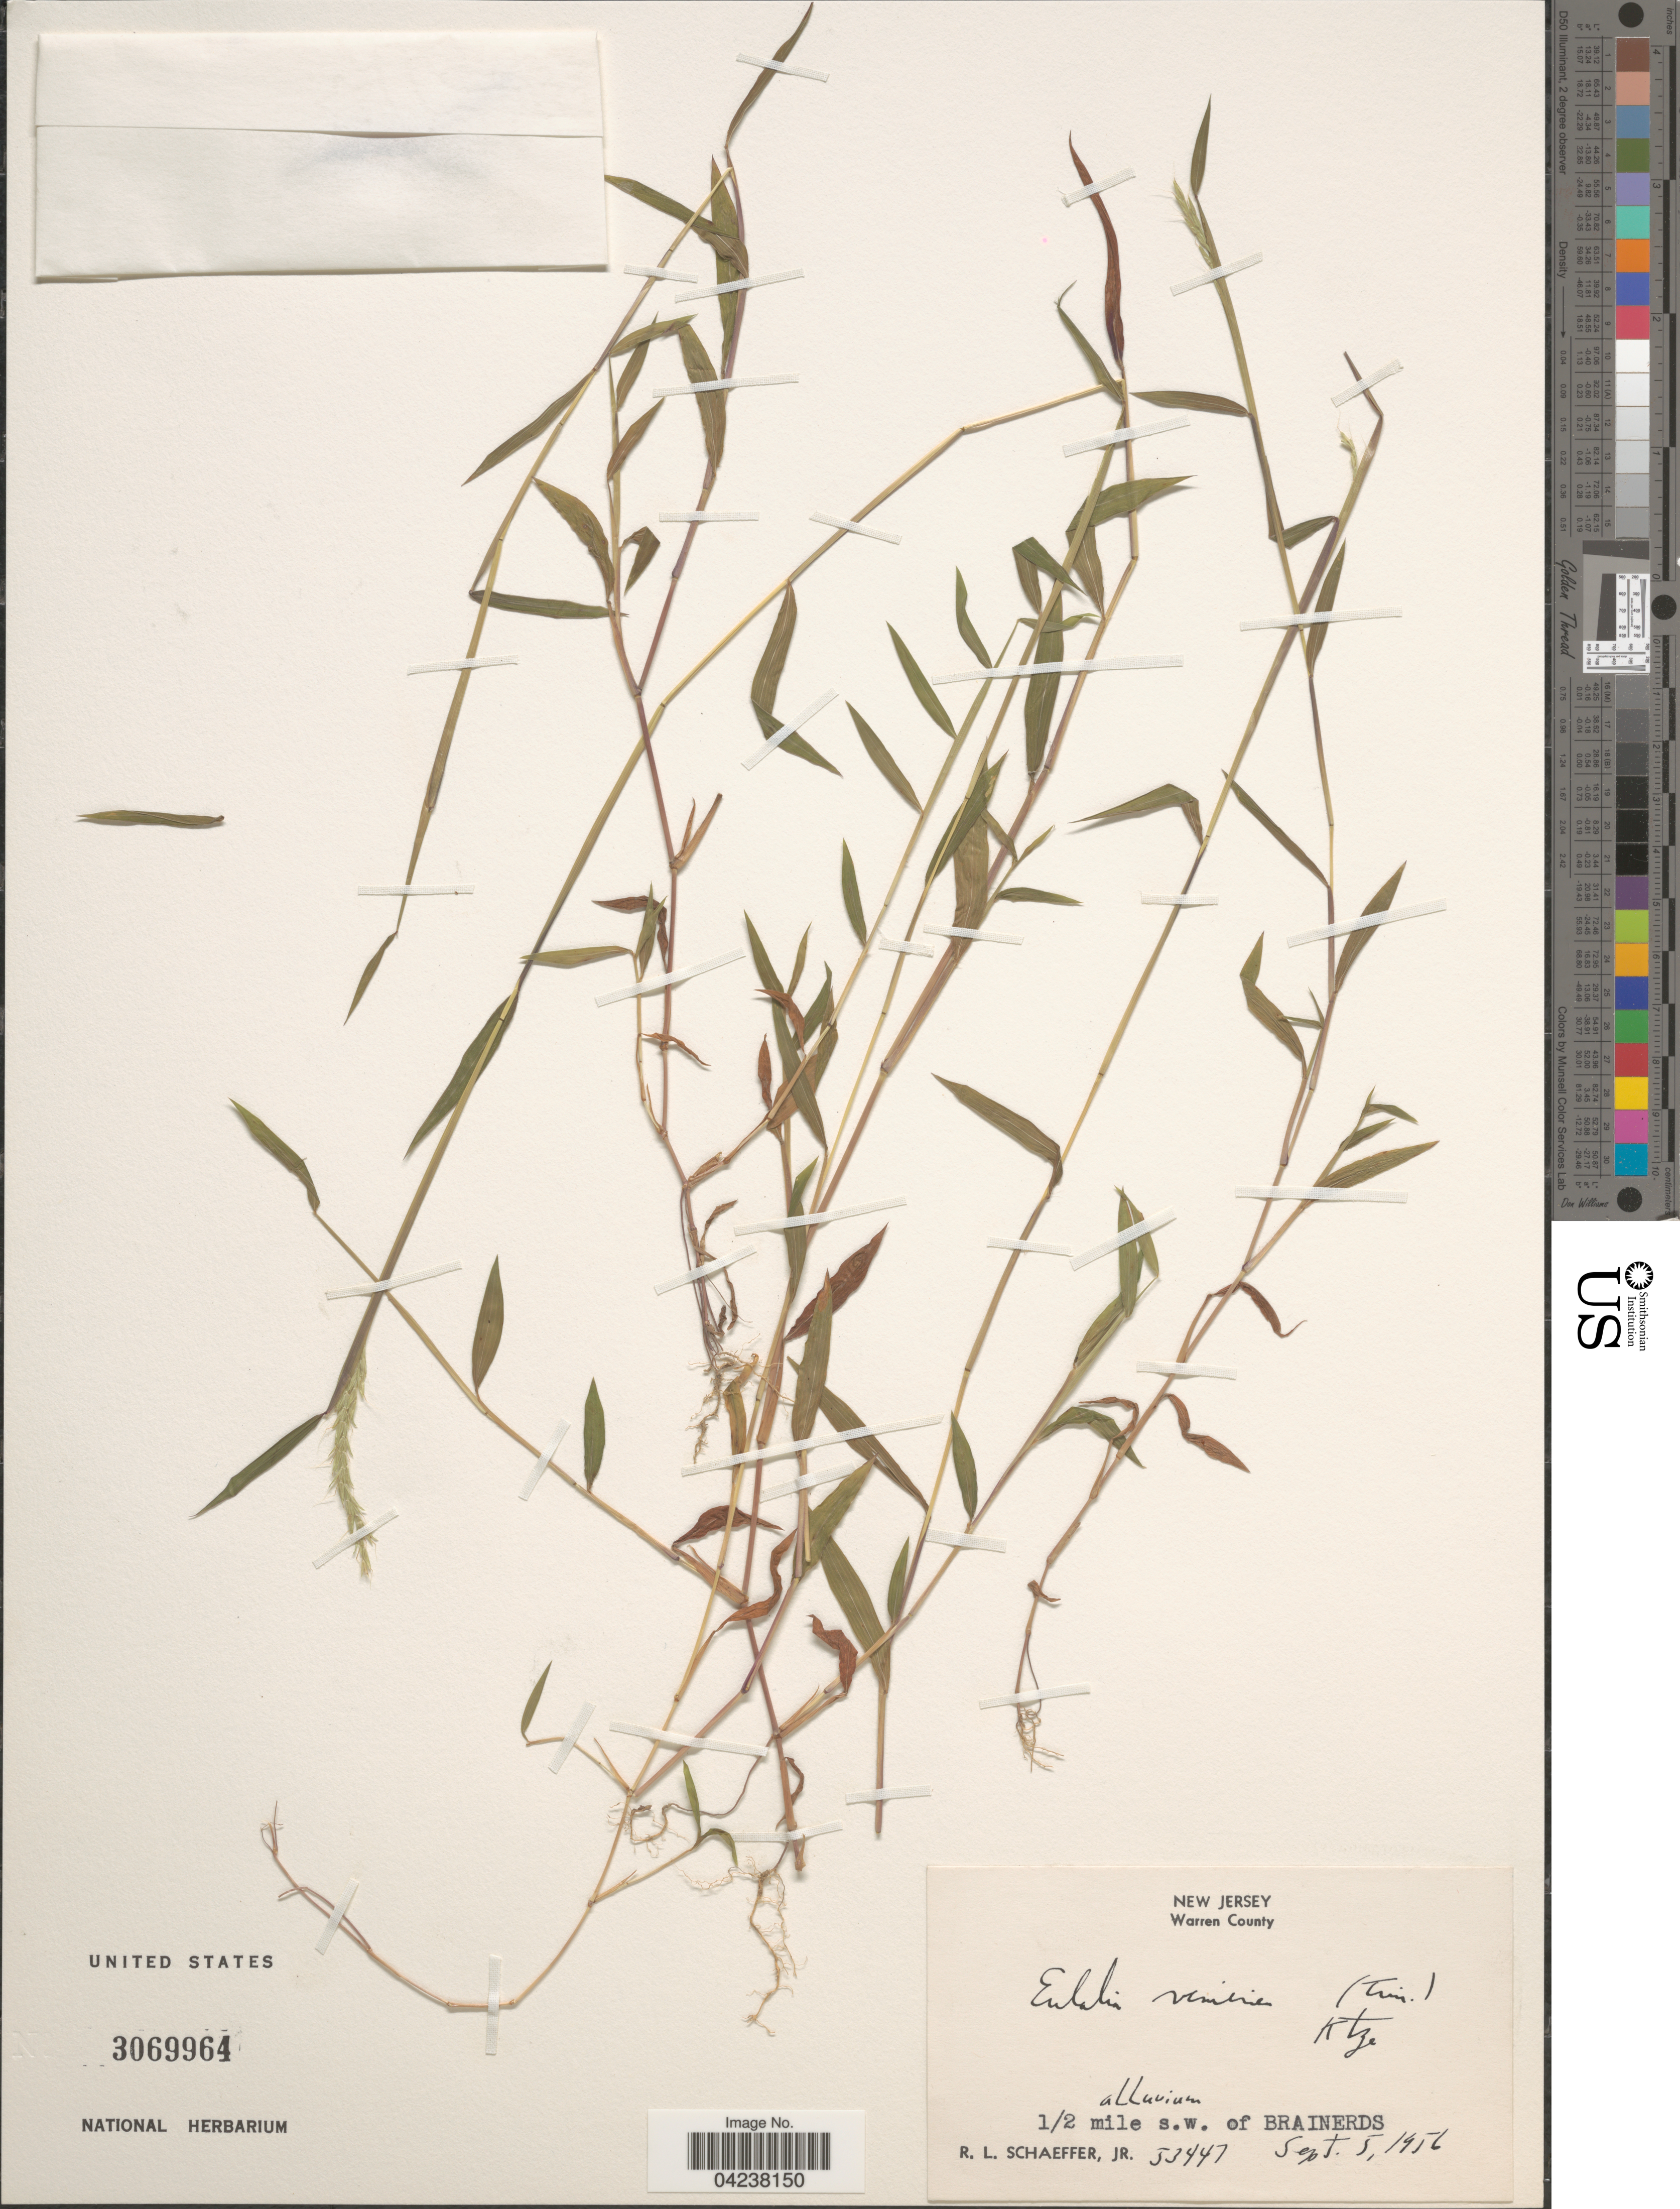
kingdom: Plantae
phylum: Tracheophyta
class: Liliopsida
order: Poales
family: Poaceae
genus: Microstegium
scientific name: Microstegium vimineum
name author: (Trin.) A. Camus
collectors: R. L. Schaeffer Jr.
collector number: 53447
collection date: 1956-09-05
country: United States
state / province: New Jersey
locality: Warren County. ½ mile s. w. of Brainerds.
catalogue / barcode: US 3069964